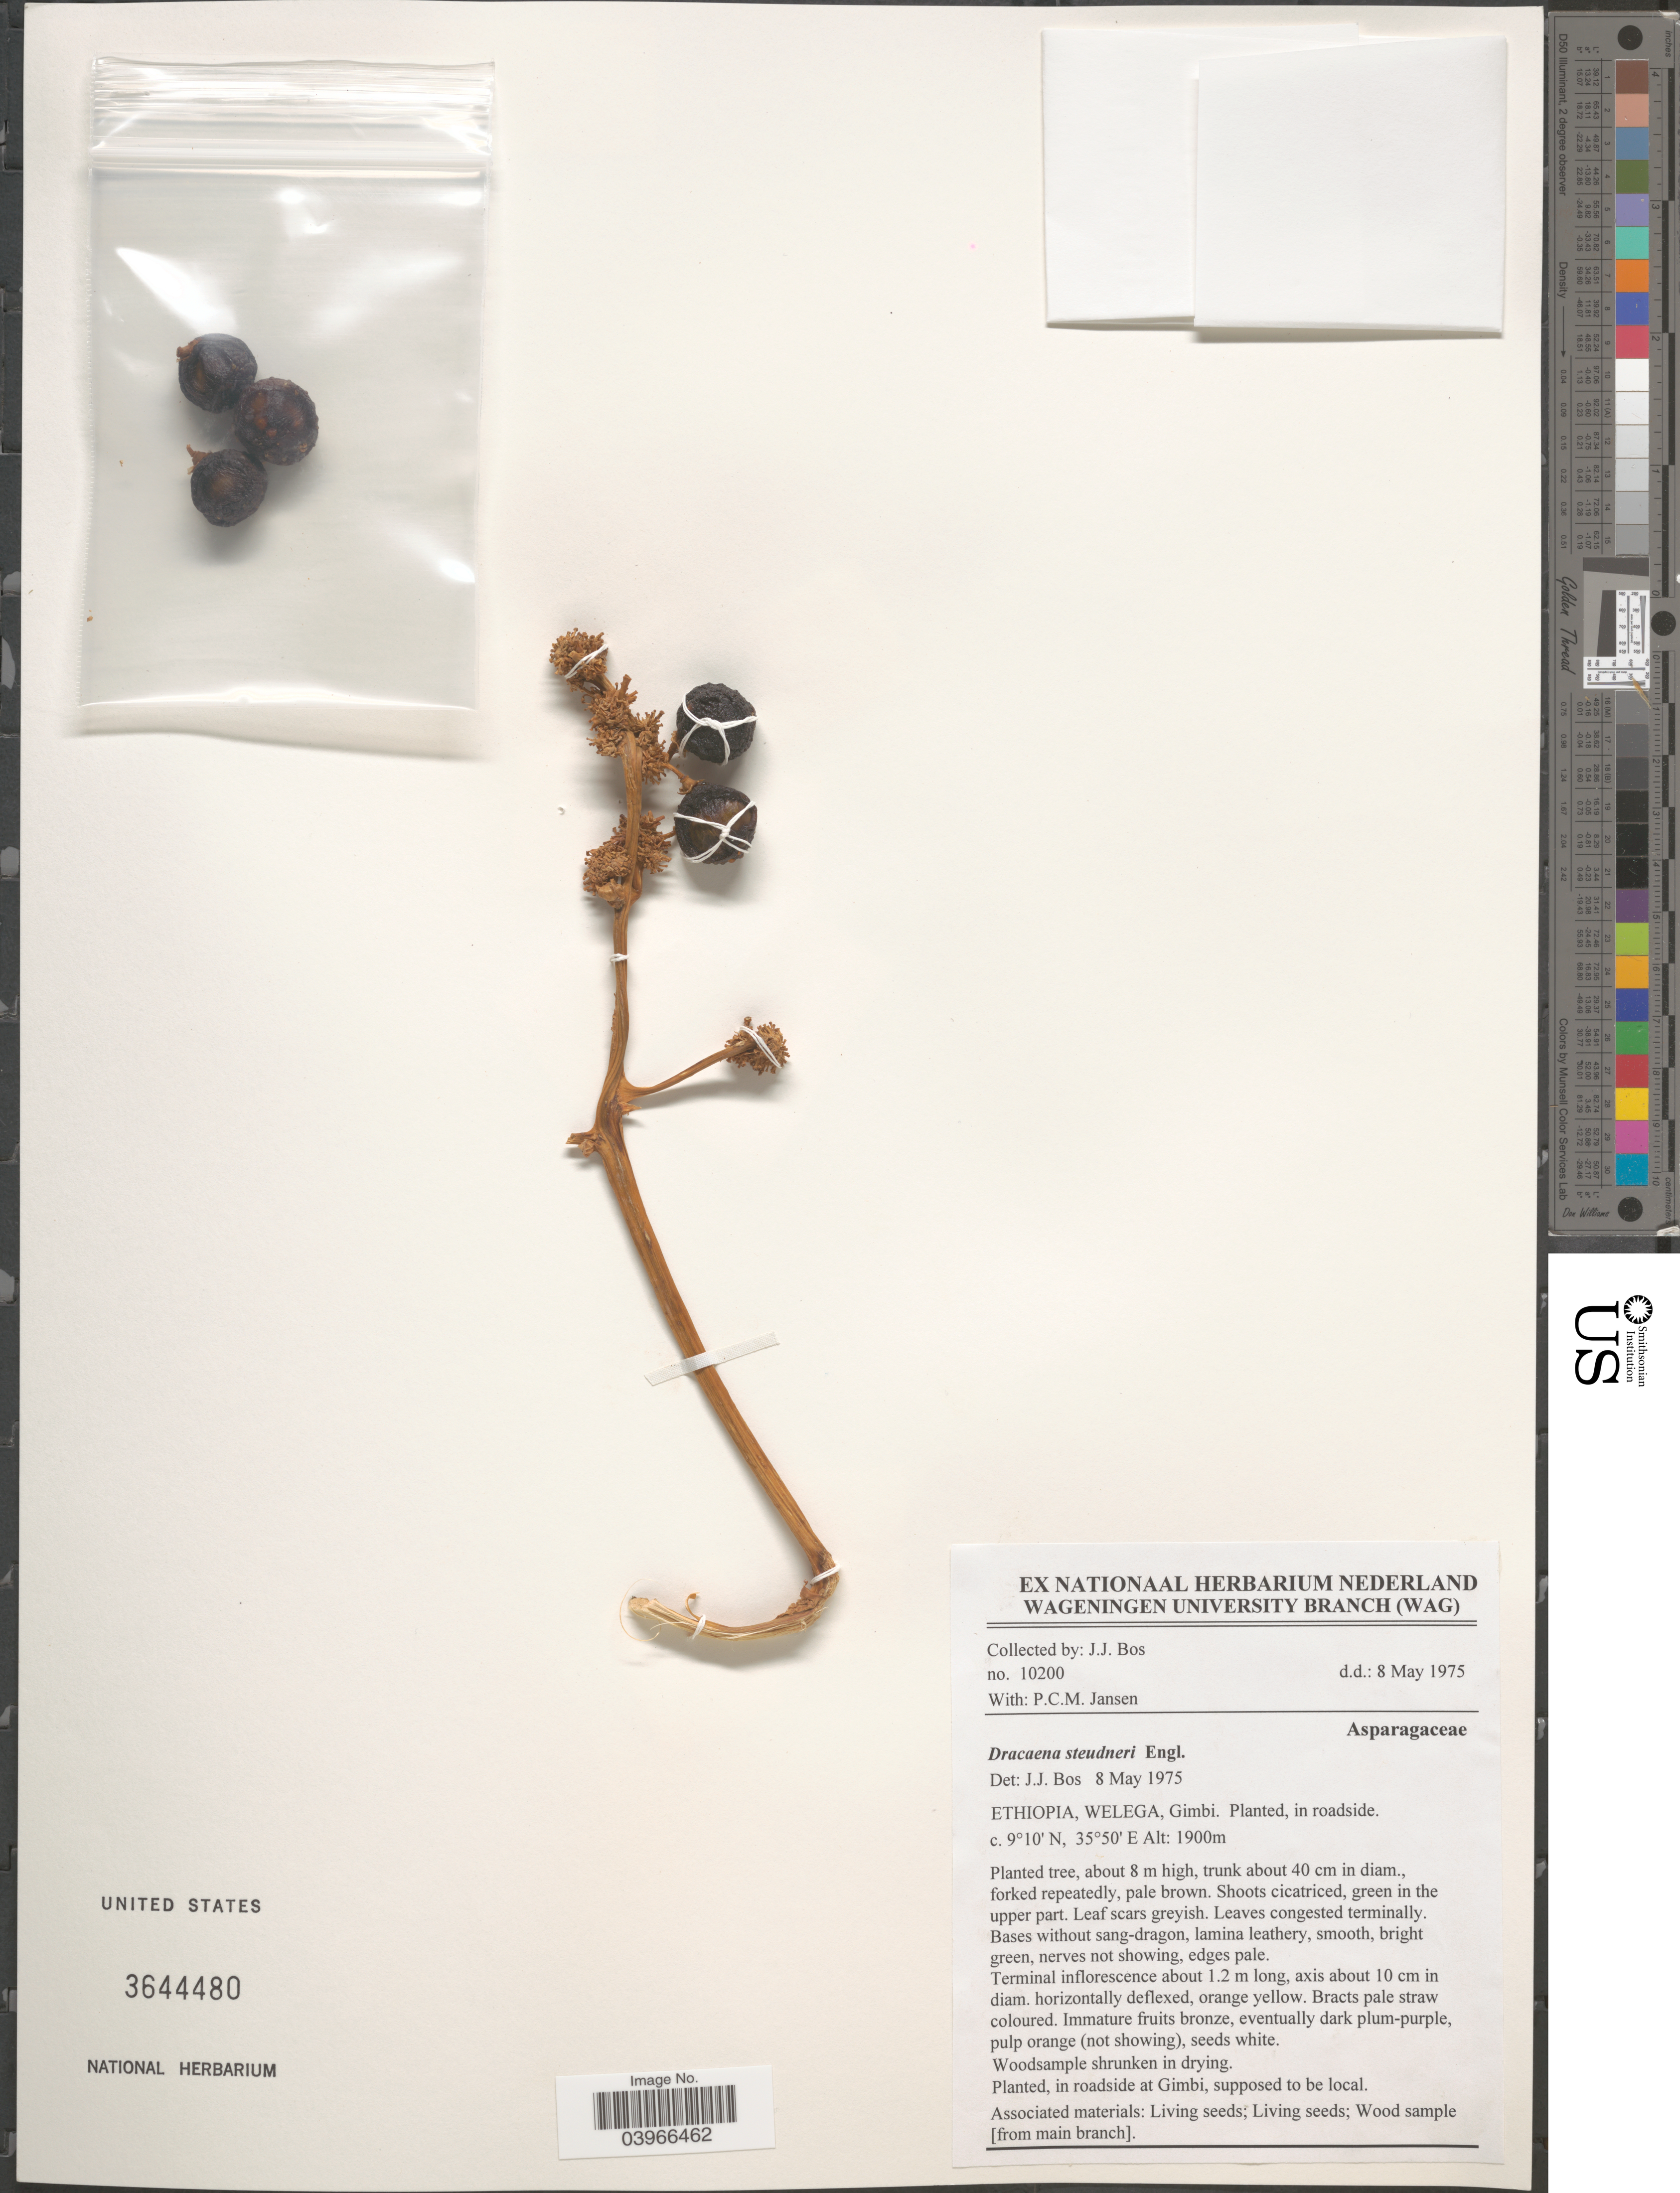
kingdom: Plantae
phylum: Tracheophyta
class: Liliopsida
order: Asparagales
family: Asparagaceae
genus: Dracaena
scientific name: Dracaena steudneri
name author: Engl.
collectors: J. J. Bos & P. C. M. Jansen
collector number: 10200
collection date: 1975-05-08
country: Ethiopia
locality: Welega, Gimbi.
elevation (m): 1900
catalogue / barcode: US 3644480